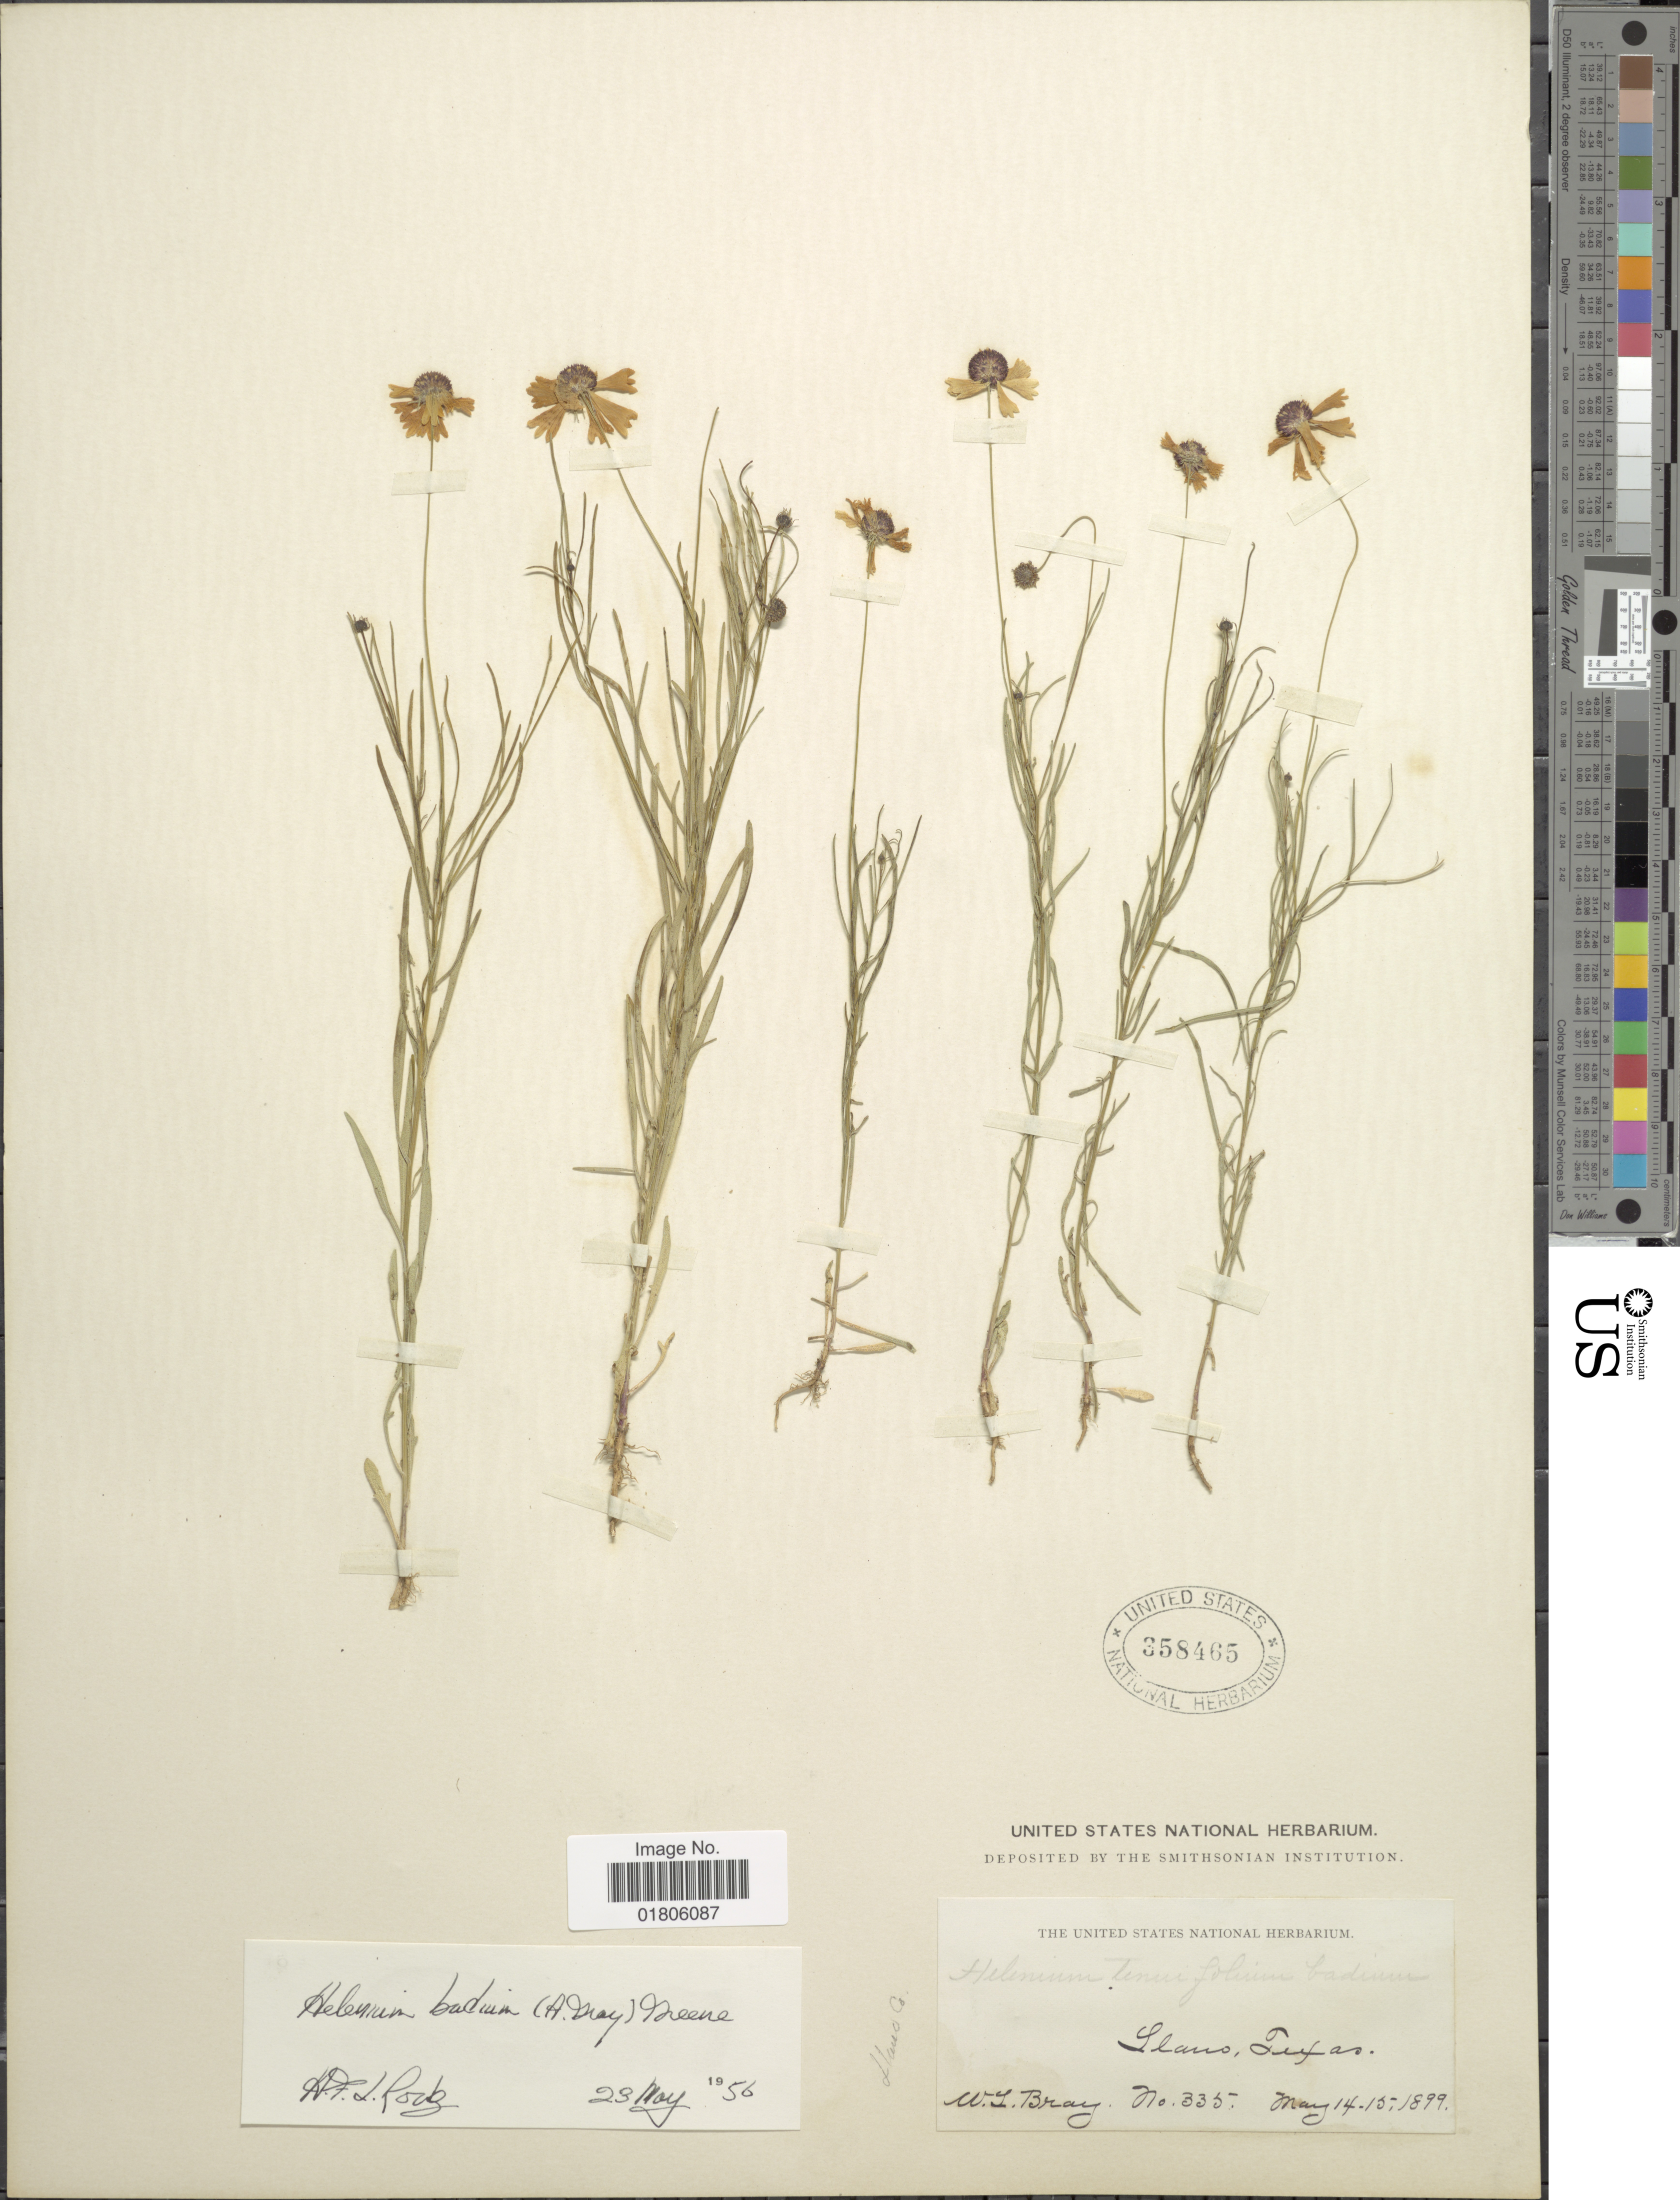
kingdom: Plantae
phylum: Tracheophyta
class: Magnoliopsida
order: Asterales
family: Asteraceae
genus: Helenium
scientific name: Helenium badium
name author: (A. Gray) Greene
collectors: W. L. Bray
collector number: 335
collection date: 1899-05-14/1899-05-15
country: United States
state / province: Texas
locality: Llano Co.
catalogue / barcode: US 358465